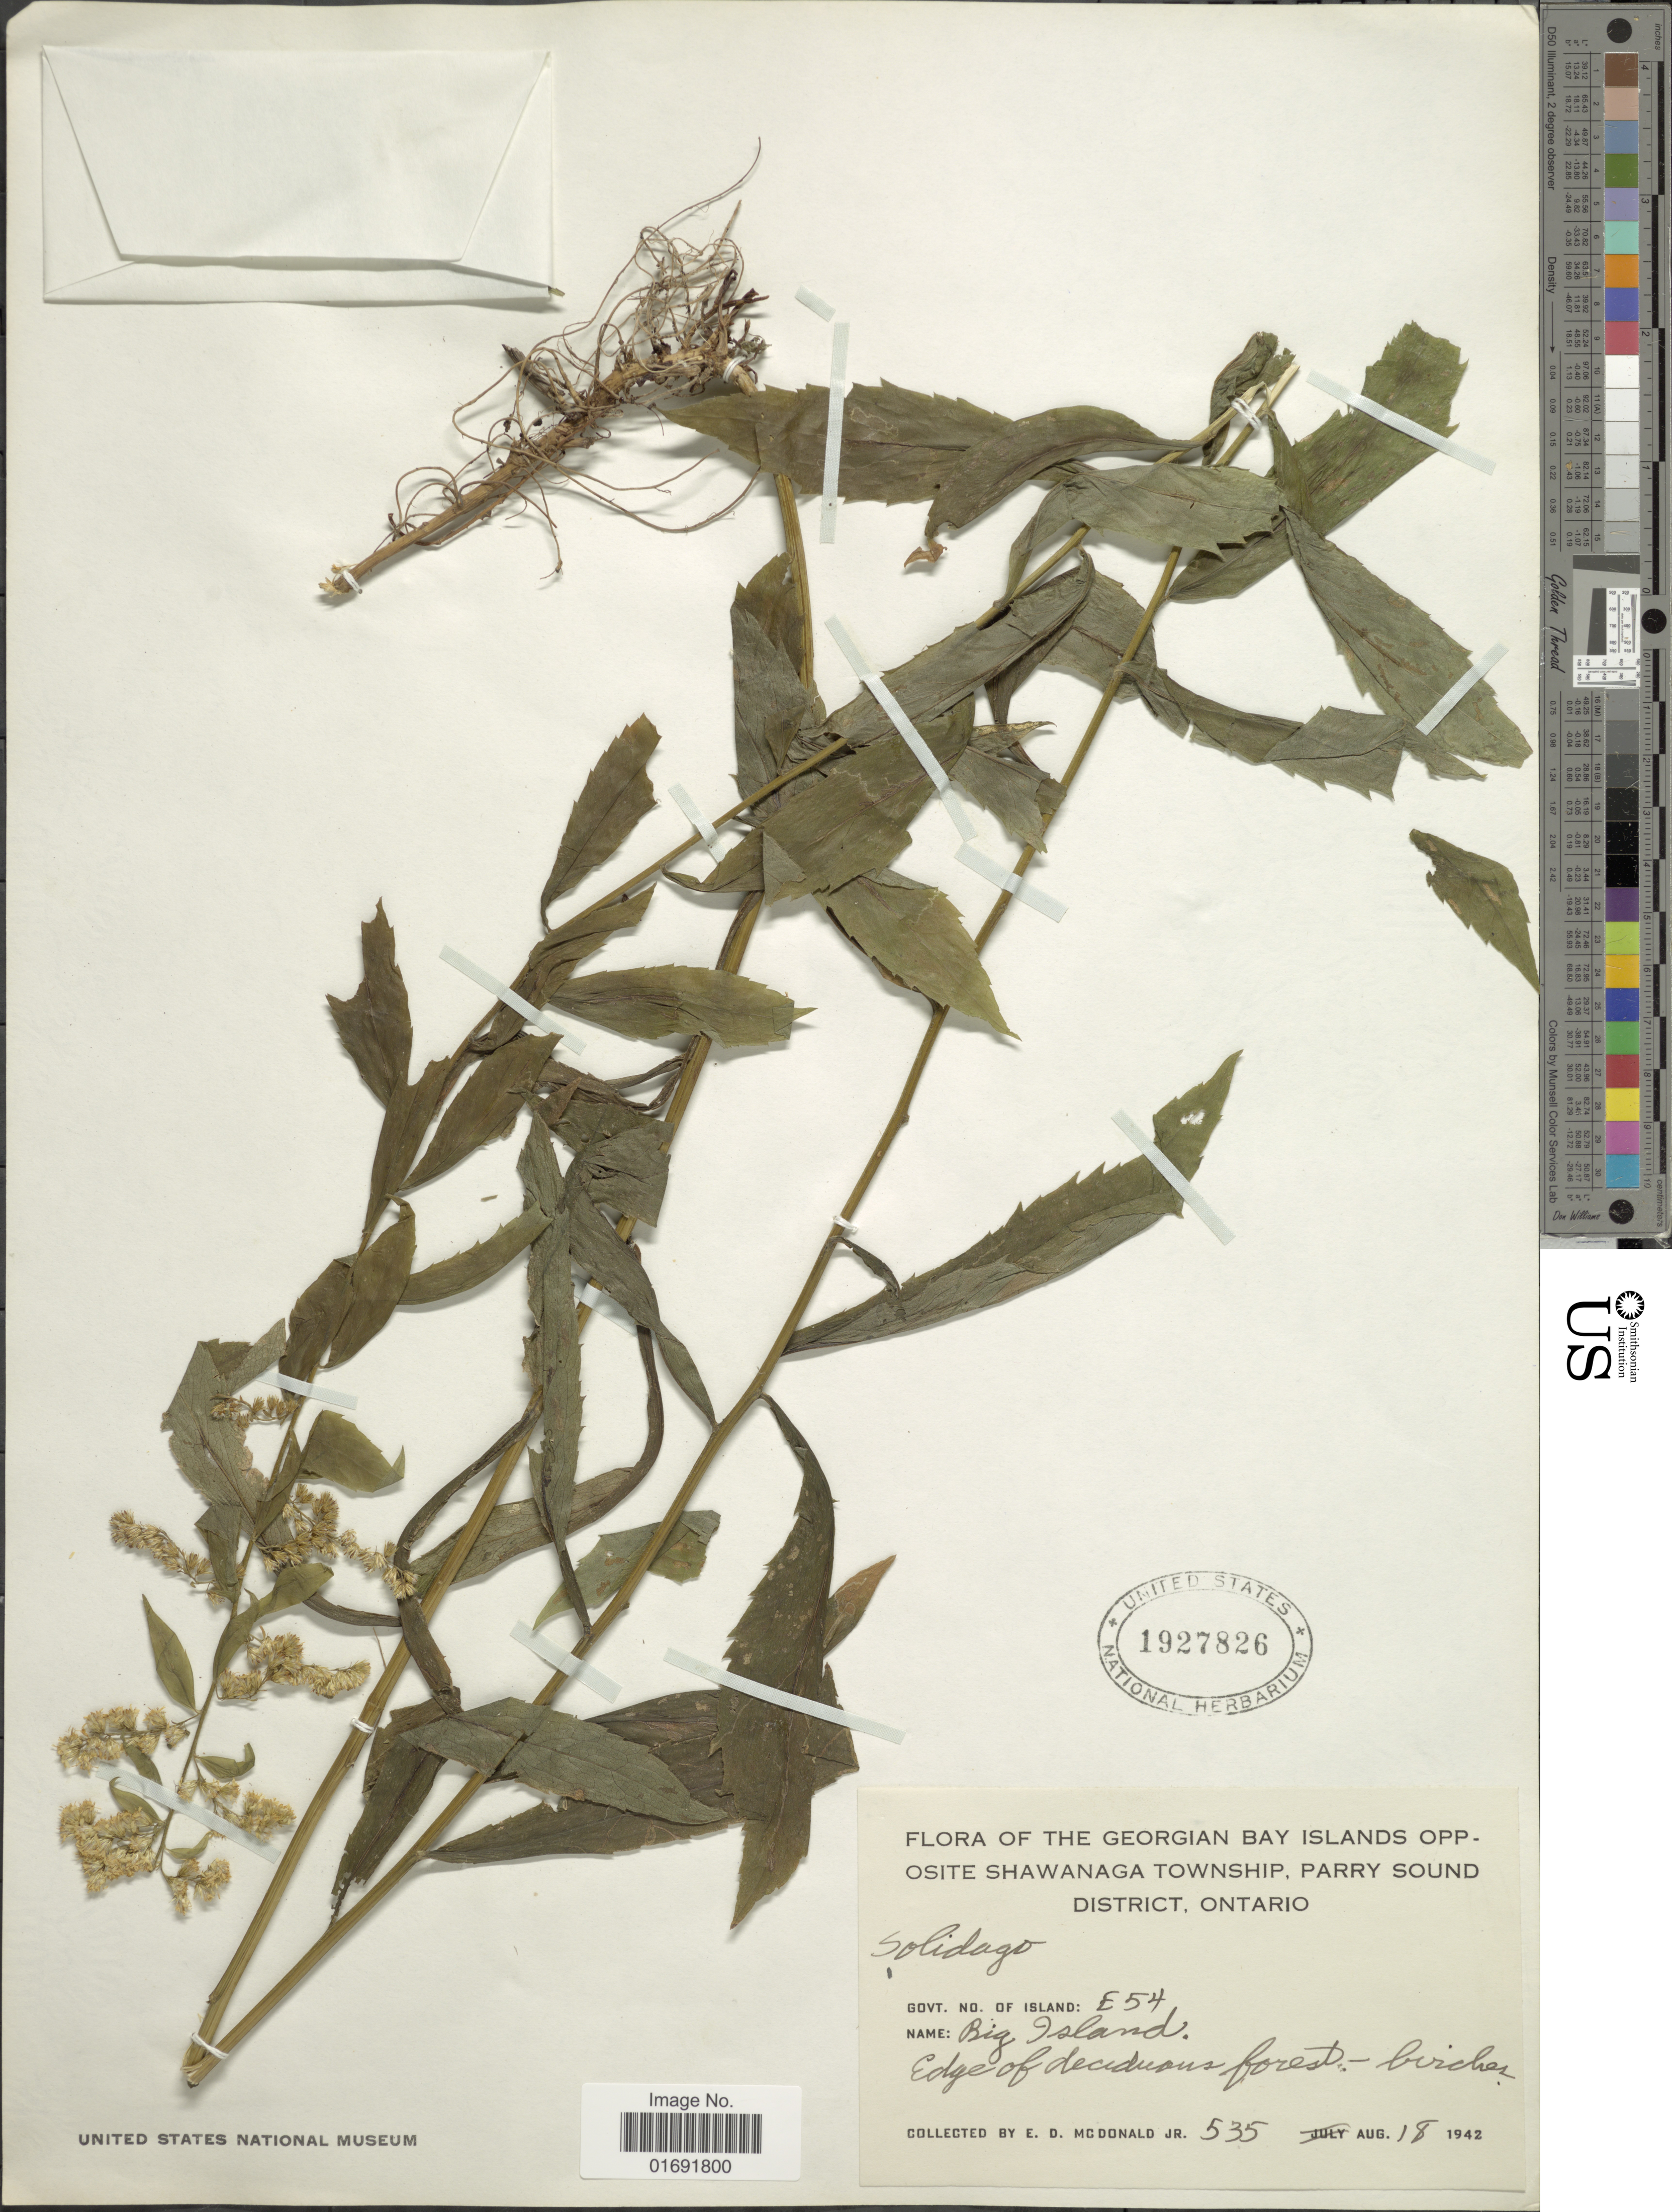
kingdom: Plantae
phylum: Tracheophyta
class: Magnoliopsida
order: Asterales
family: Asteraceae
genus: Solidago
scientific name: Solidago sp.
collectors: E. D. McDonald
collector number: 535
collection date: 1942-08-18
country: Canada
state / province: Ontario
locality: Georgian Bay Islands Opposite Shawanaga Township, Parry Sound District, Govt. No. of Isand E54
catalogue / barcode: US 1927826